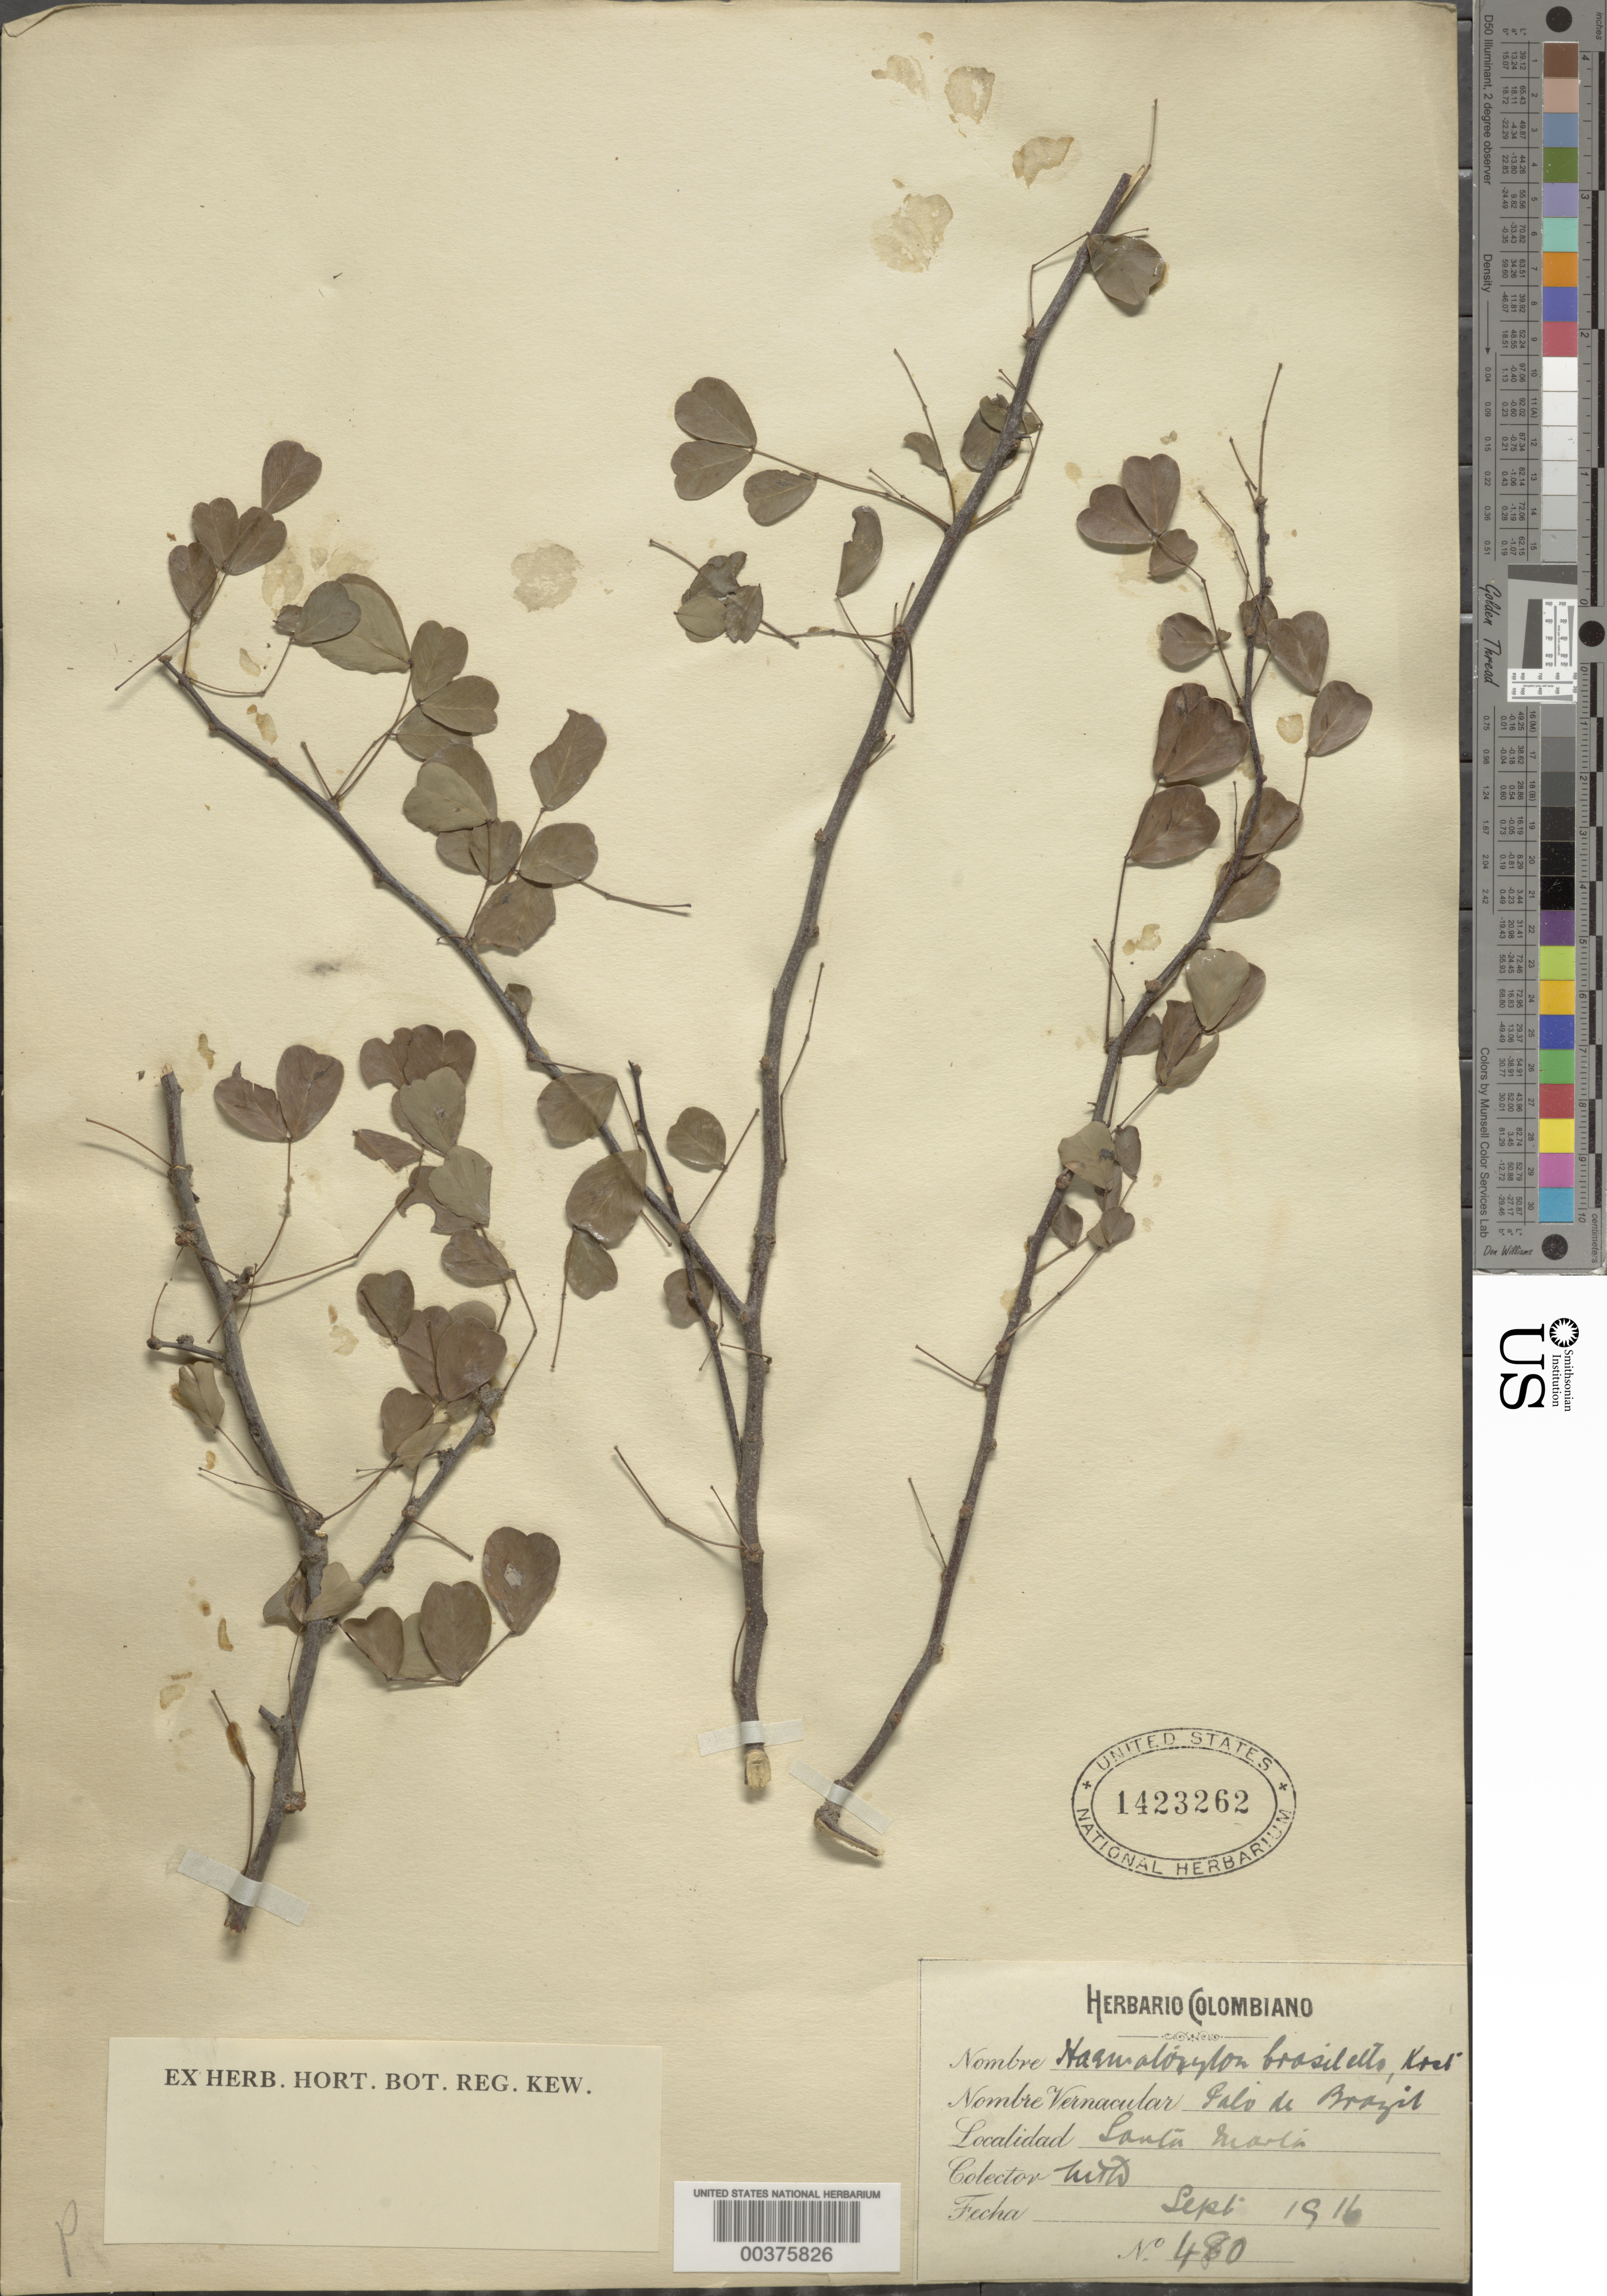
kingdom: Plantae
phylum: Tracheophyta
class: Magnoliopsida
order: Fabales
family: Fabaceae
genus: Haematoxylum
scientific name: Haematoxylum brasiletto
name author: H. Karst.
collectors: M. T. Dawe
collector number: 480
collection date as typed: Sep 1916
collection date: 1916-09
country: Colombia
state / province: Magdalena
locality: Santa Marta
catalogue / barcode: US 1423262